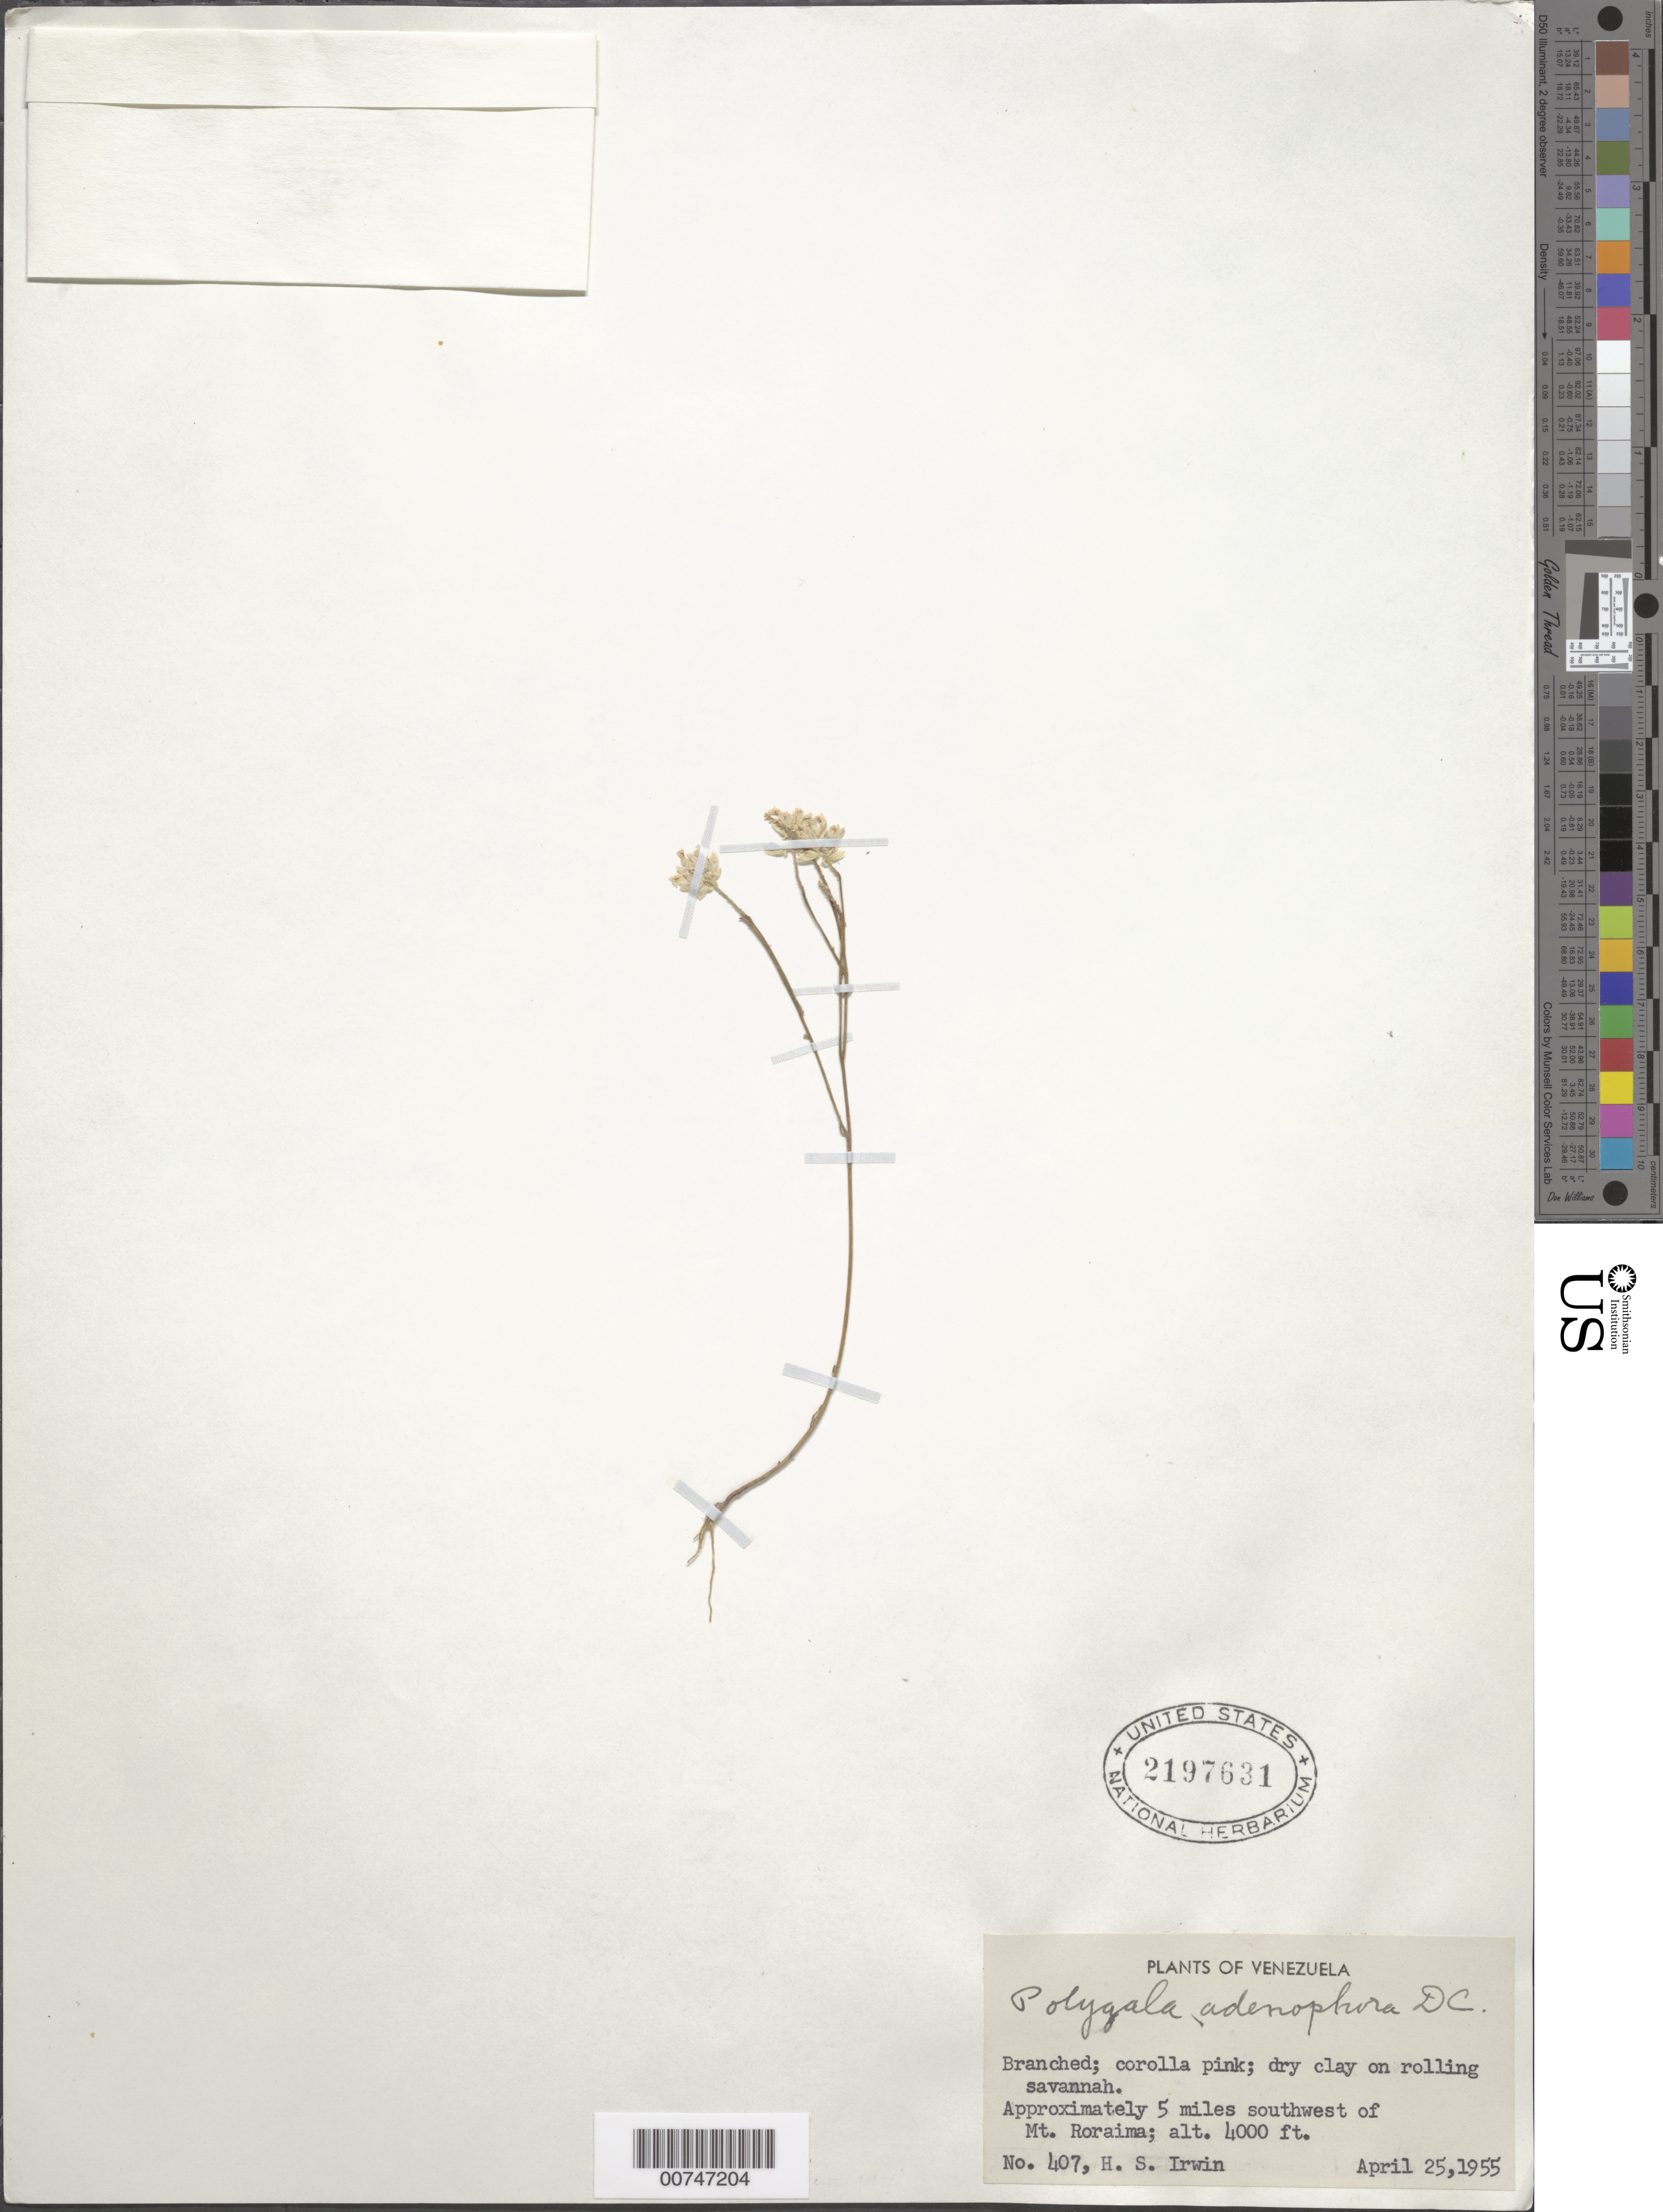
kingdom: Plantae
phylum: Tracheophyta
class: Magnoliopsida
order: Fabales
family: Polygalaceae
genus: Polygala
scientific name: Polygala adenophora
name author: DC.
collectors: H. Irwin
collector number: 407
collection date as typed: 25-Apr-55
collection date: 1955-04-25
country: Venezuela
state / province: Bolívar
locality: Mt. Roraima, 5 mi. SW of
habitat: Dry clay on rolling savanna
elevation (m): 1219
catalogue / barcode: US 2197631